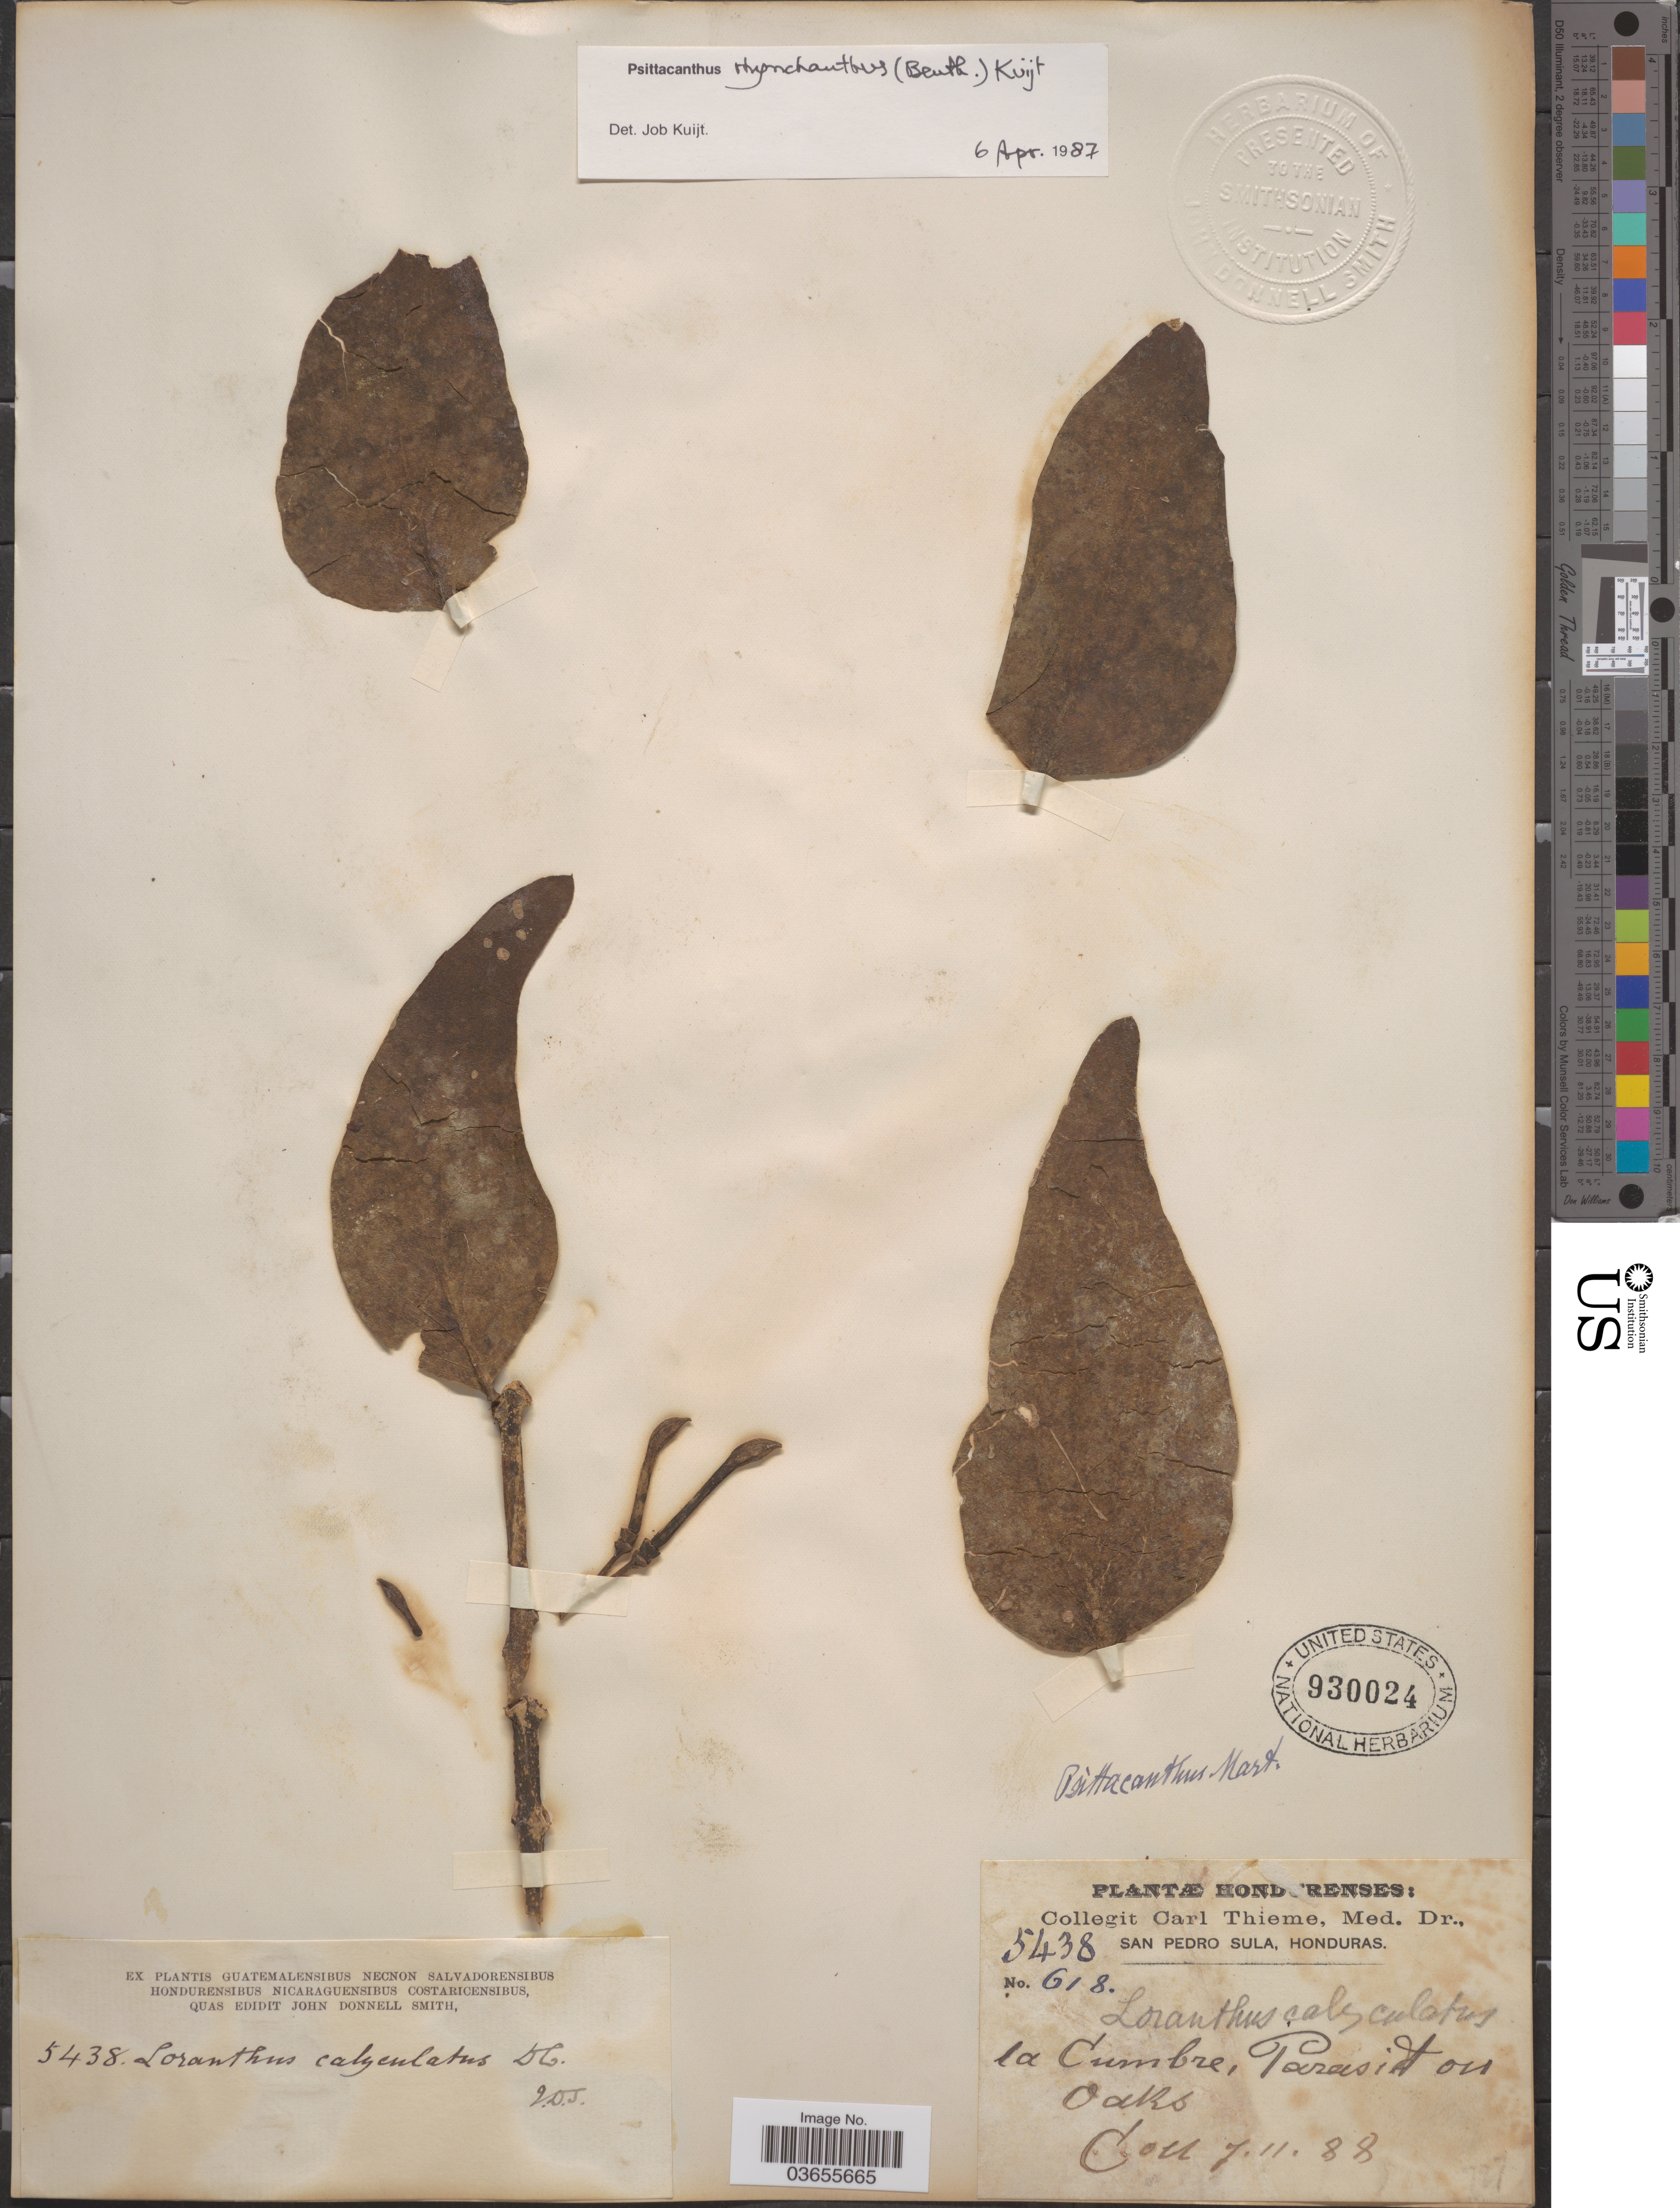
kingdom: Plantae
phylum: Tracheophyta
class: Magnoliopsida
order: Santalales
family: Loranthaceae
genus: Psittacanthus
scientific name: Psittacanthus rhynchanthus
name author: (Benth.) Kuijt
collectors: C. Thieme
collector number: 618/5438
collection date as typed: Transcribed d/m/y: 7/11/88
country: Honduras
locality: La Cumbre.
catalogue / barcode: US 930024